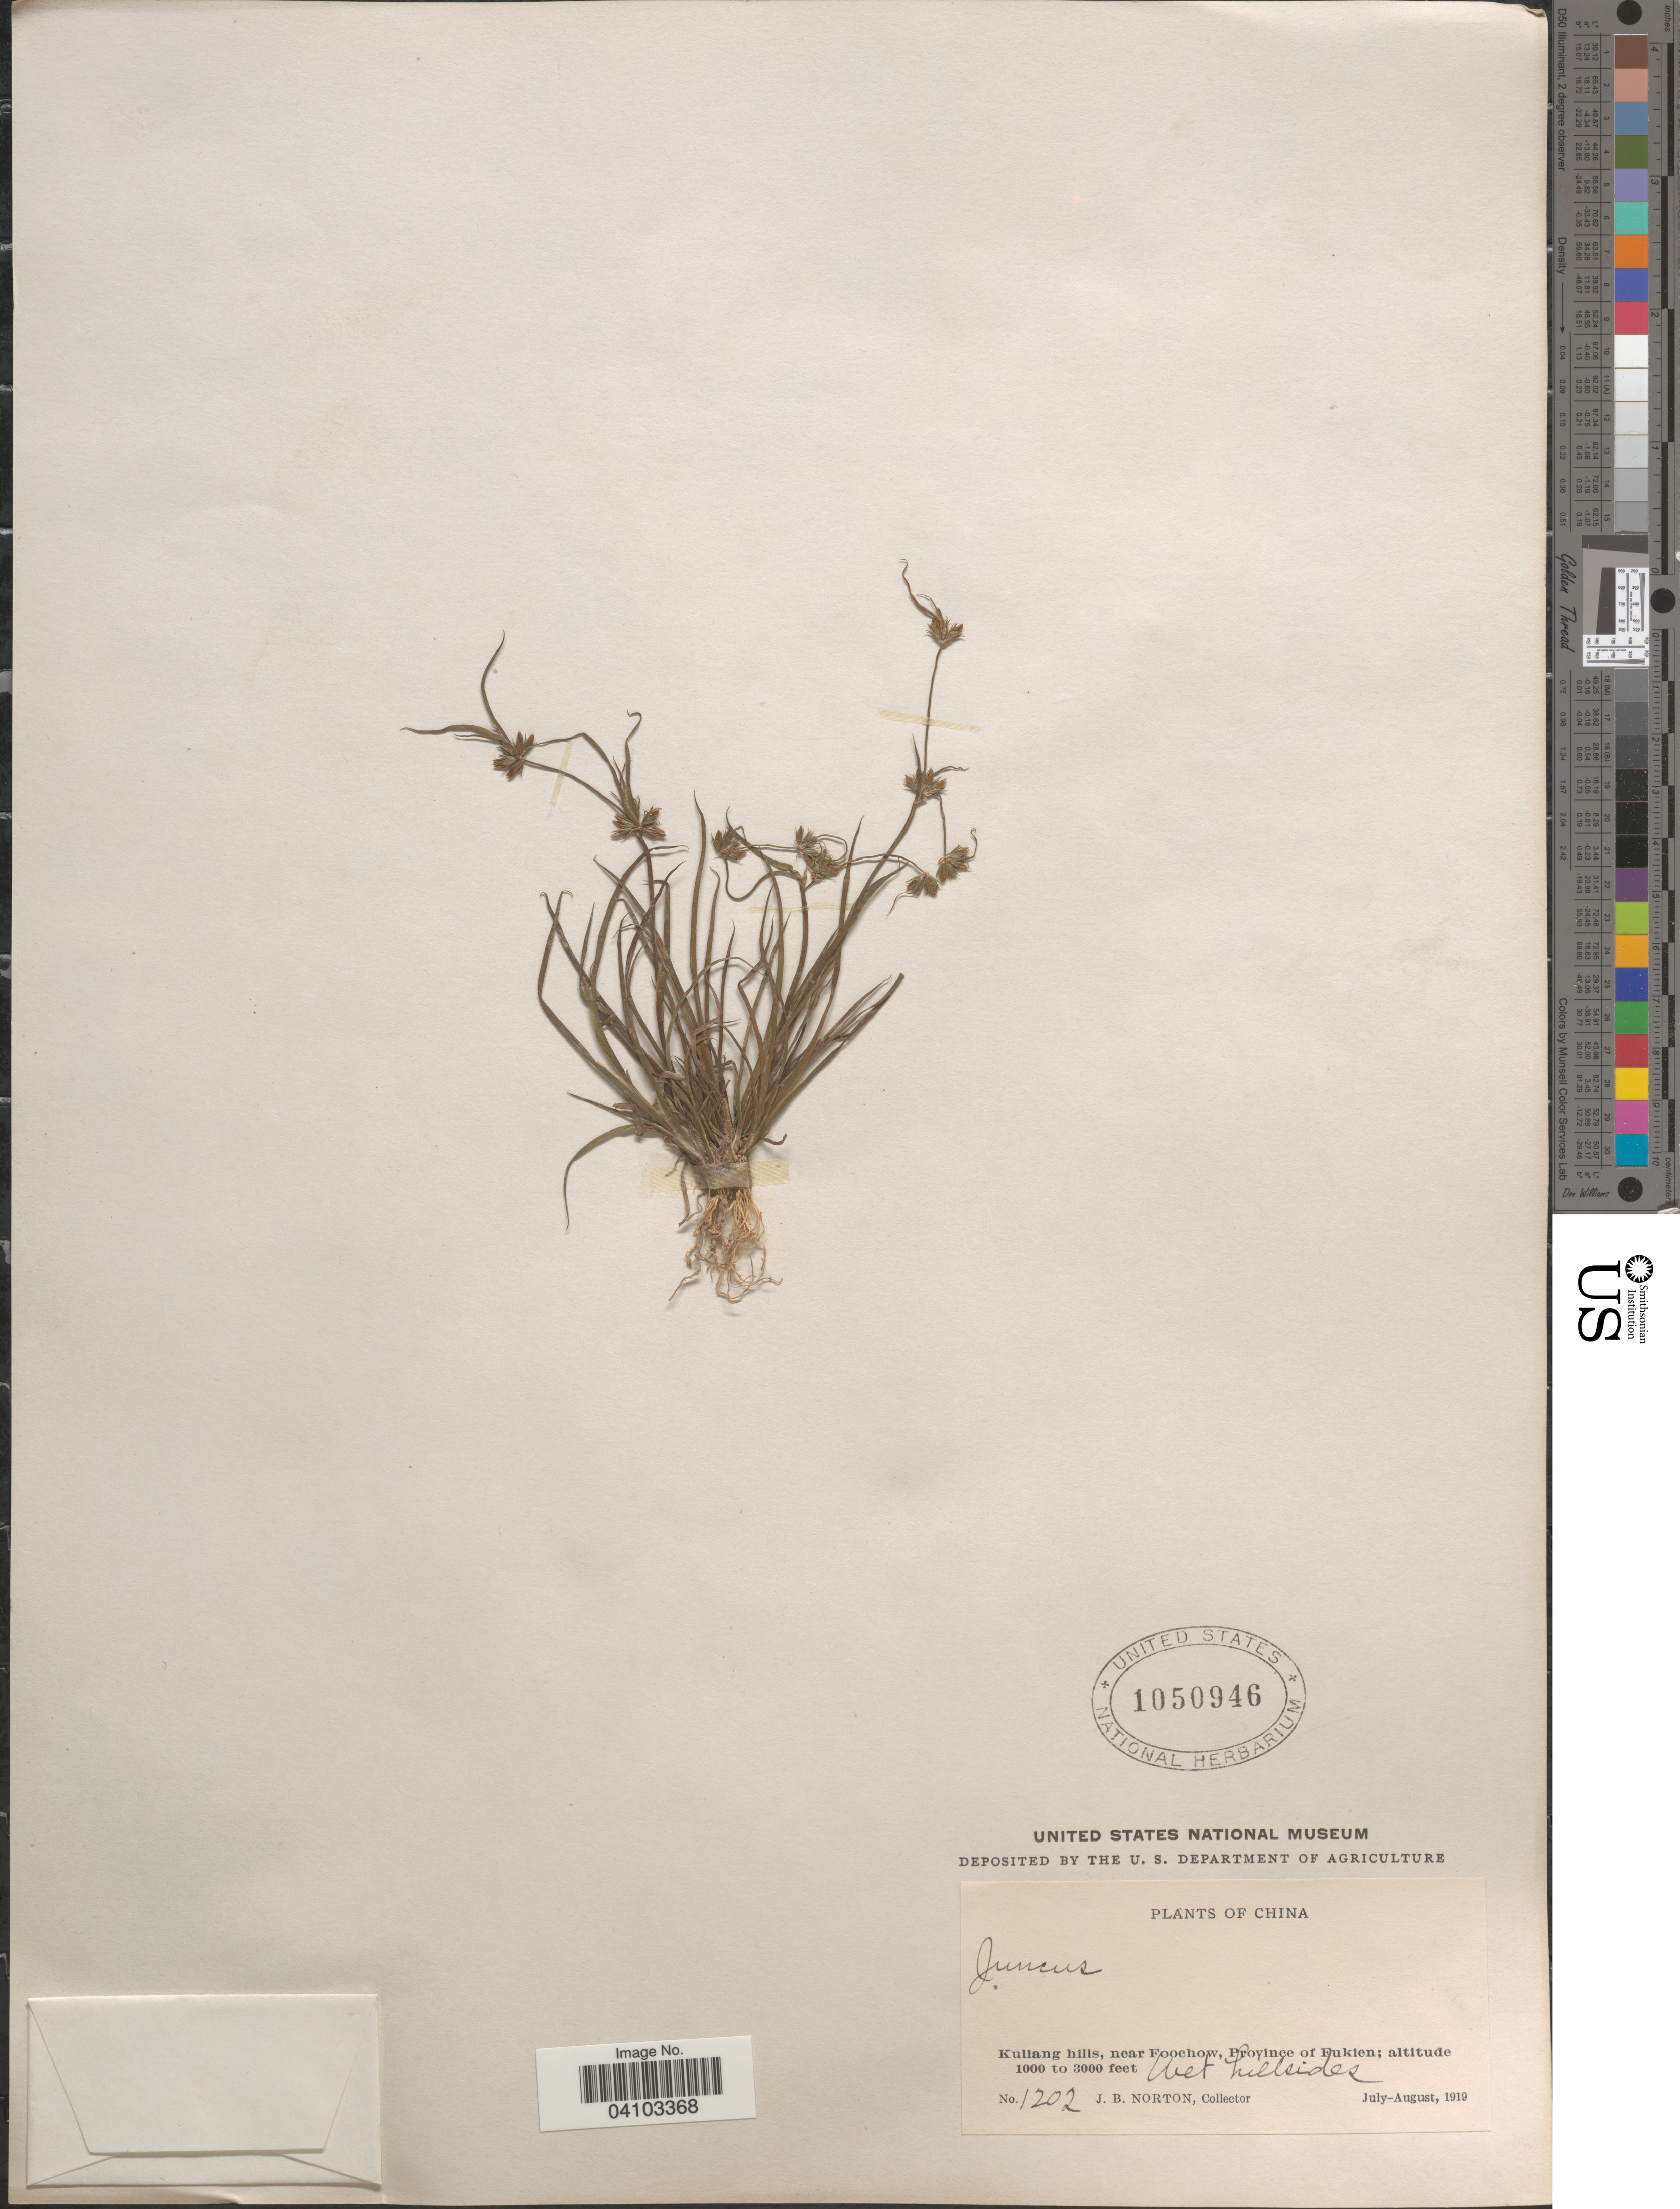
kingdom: Plantae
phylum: Tracheophyta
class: Liliopsida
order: Poales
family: Juncaceae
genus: Juncus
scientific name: Juncus sp.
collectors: J. B. Norton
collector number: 1202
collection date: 1919-07/1919-08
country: China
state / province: Fujian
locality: Kuliang hills, near Foochow, Province of Fukien.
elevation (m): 305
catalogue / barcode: US 1050946